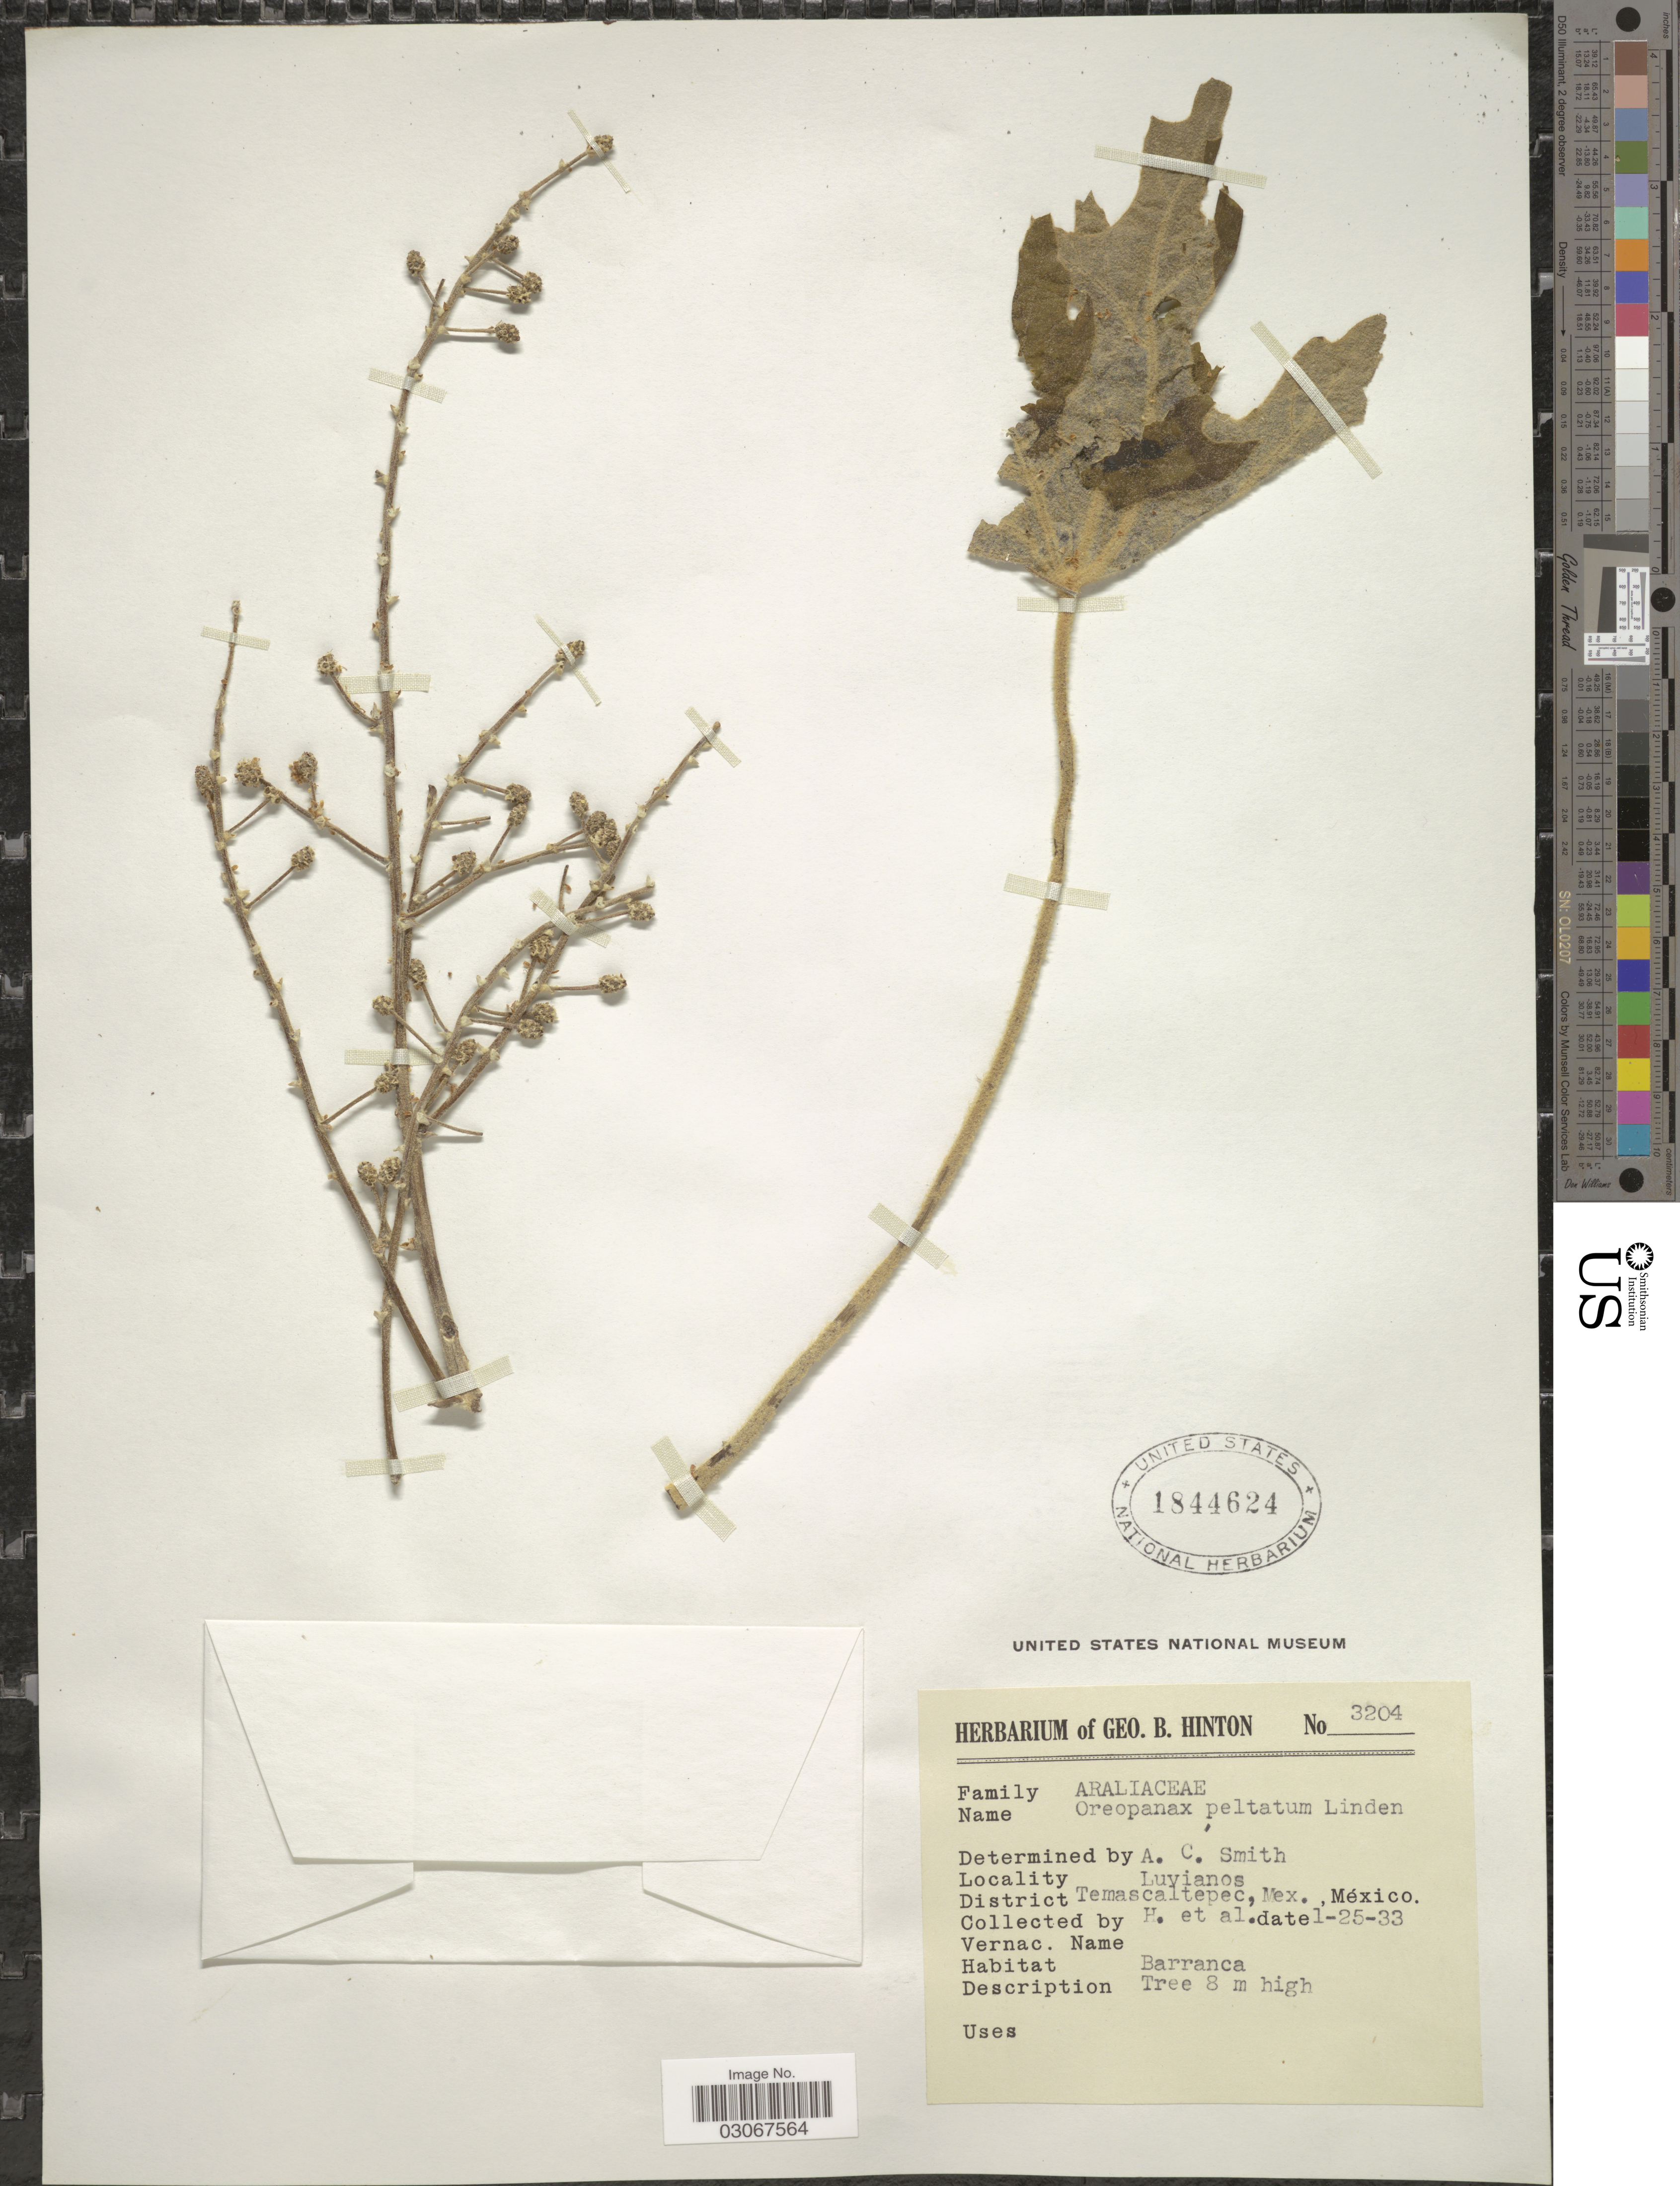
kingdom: Plantae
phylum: Tracheophyta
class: Magnoliopsida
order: Apiales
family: Araliaceae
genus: Oreopanax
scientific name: Oreopanax peltatus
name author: Linden ex Regel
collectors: G. B. Hinton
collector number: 3204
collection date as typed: Transcribed d/m/y: 25/1/33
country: Mexico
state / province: México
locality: Luyianos, District Temascaltepec.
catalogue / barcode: US 1844624